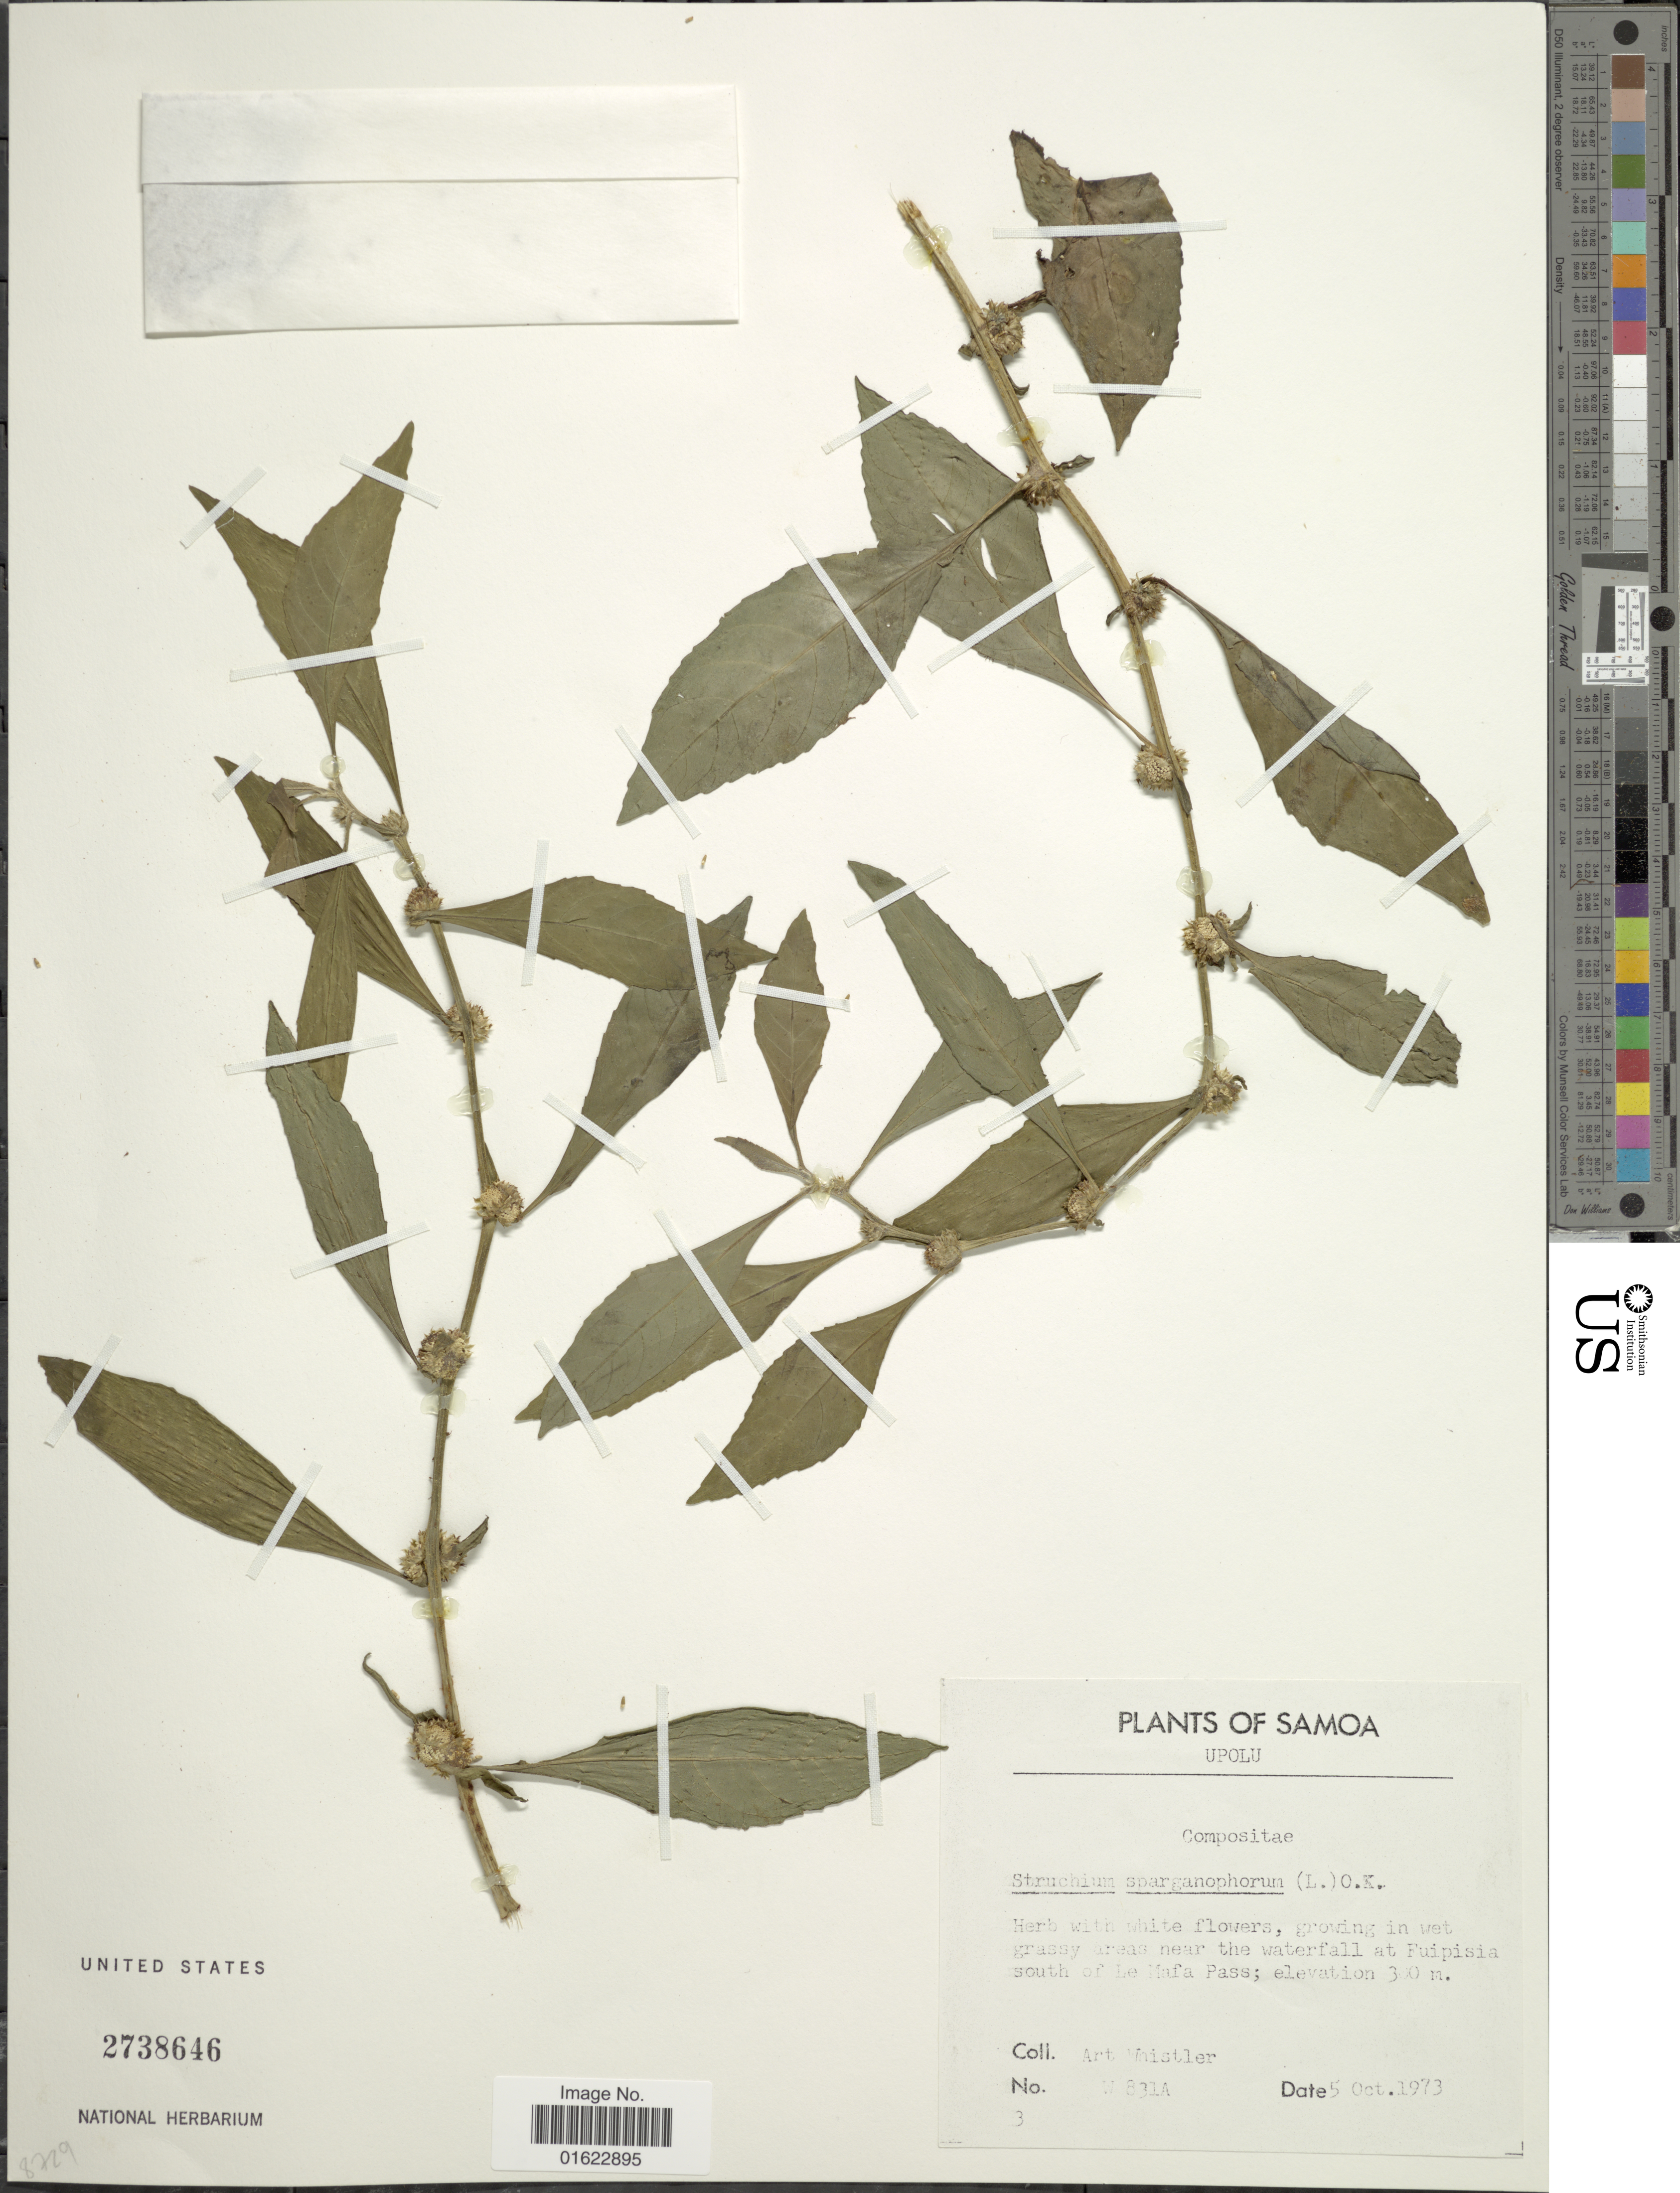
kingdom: Plantae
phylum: Tracheophyta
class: Magnoliopsida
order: Asterales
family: Asteraceae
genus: Struchium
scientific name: Struchium sparganophorum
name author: (L.) Kuntze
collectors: A. Whistler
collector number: W831A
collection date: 1973-10-05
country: Samoa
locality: Samoa. Upolu. near the waterfall at Fuipisia south of Le Mafa Pass.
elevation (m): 300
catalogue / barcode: US 2738646